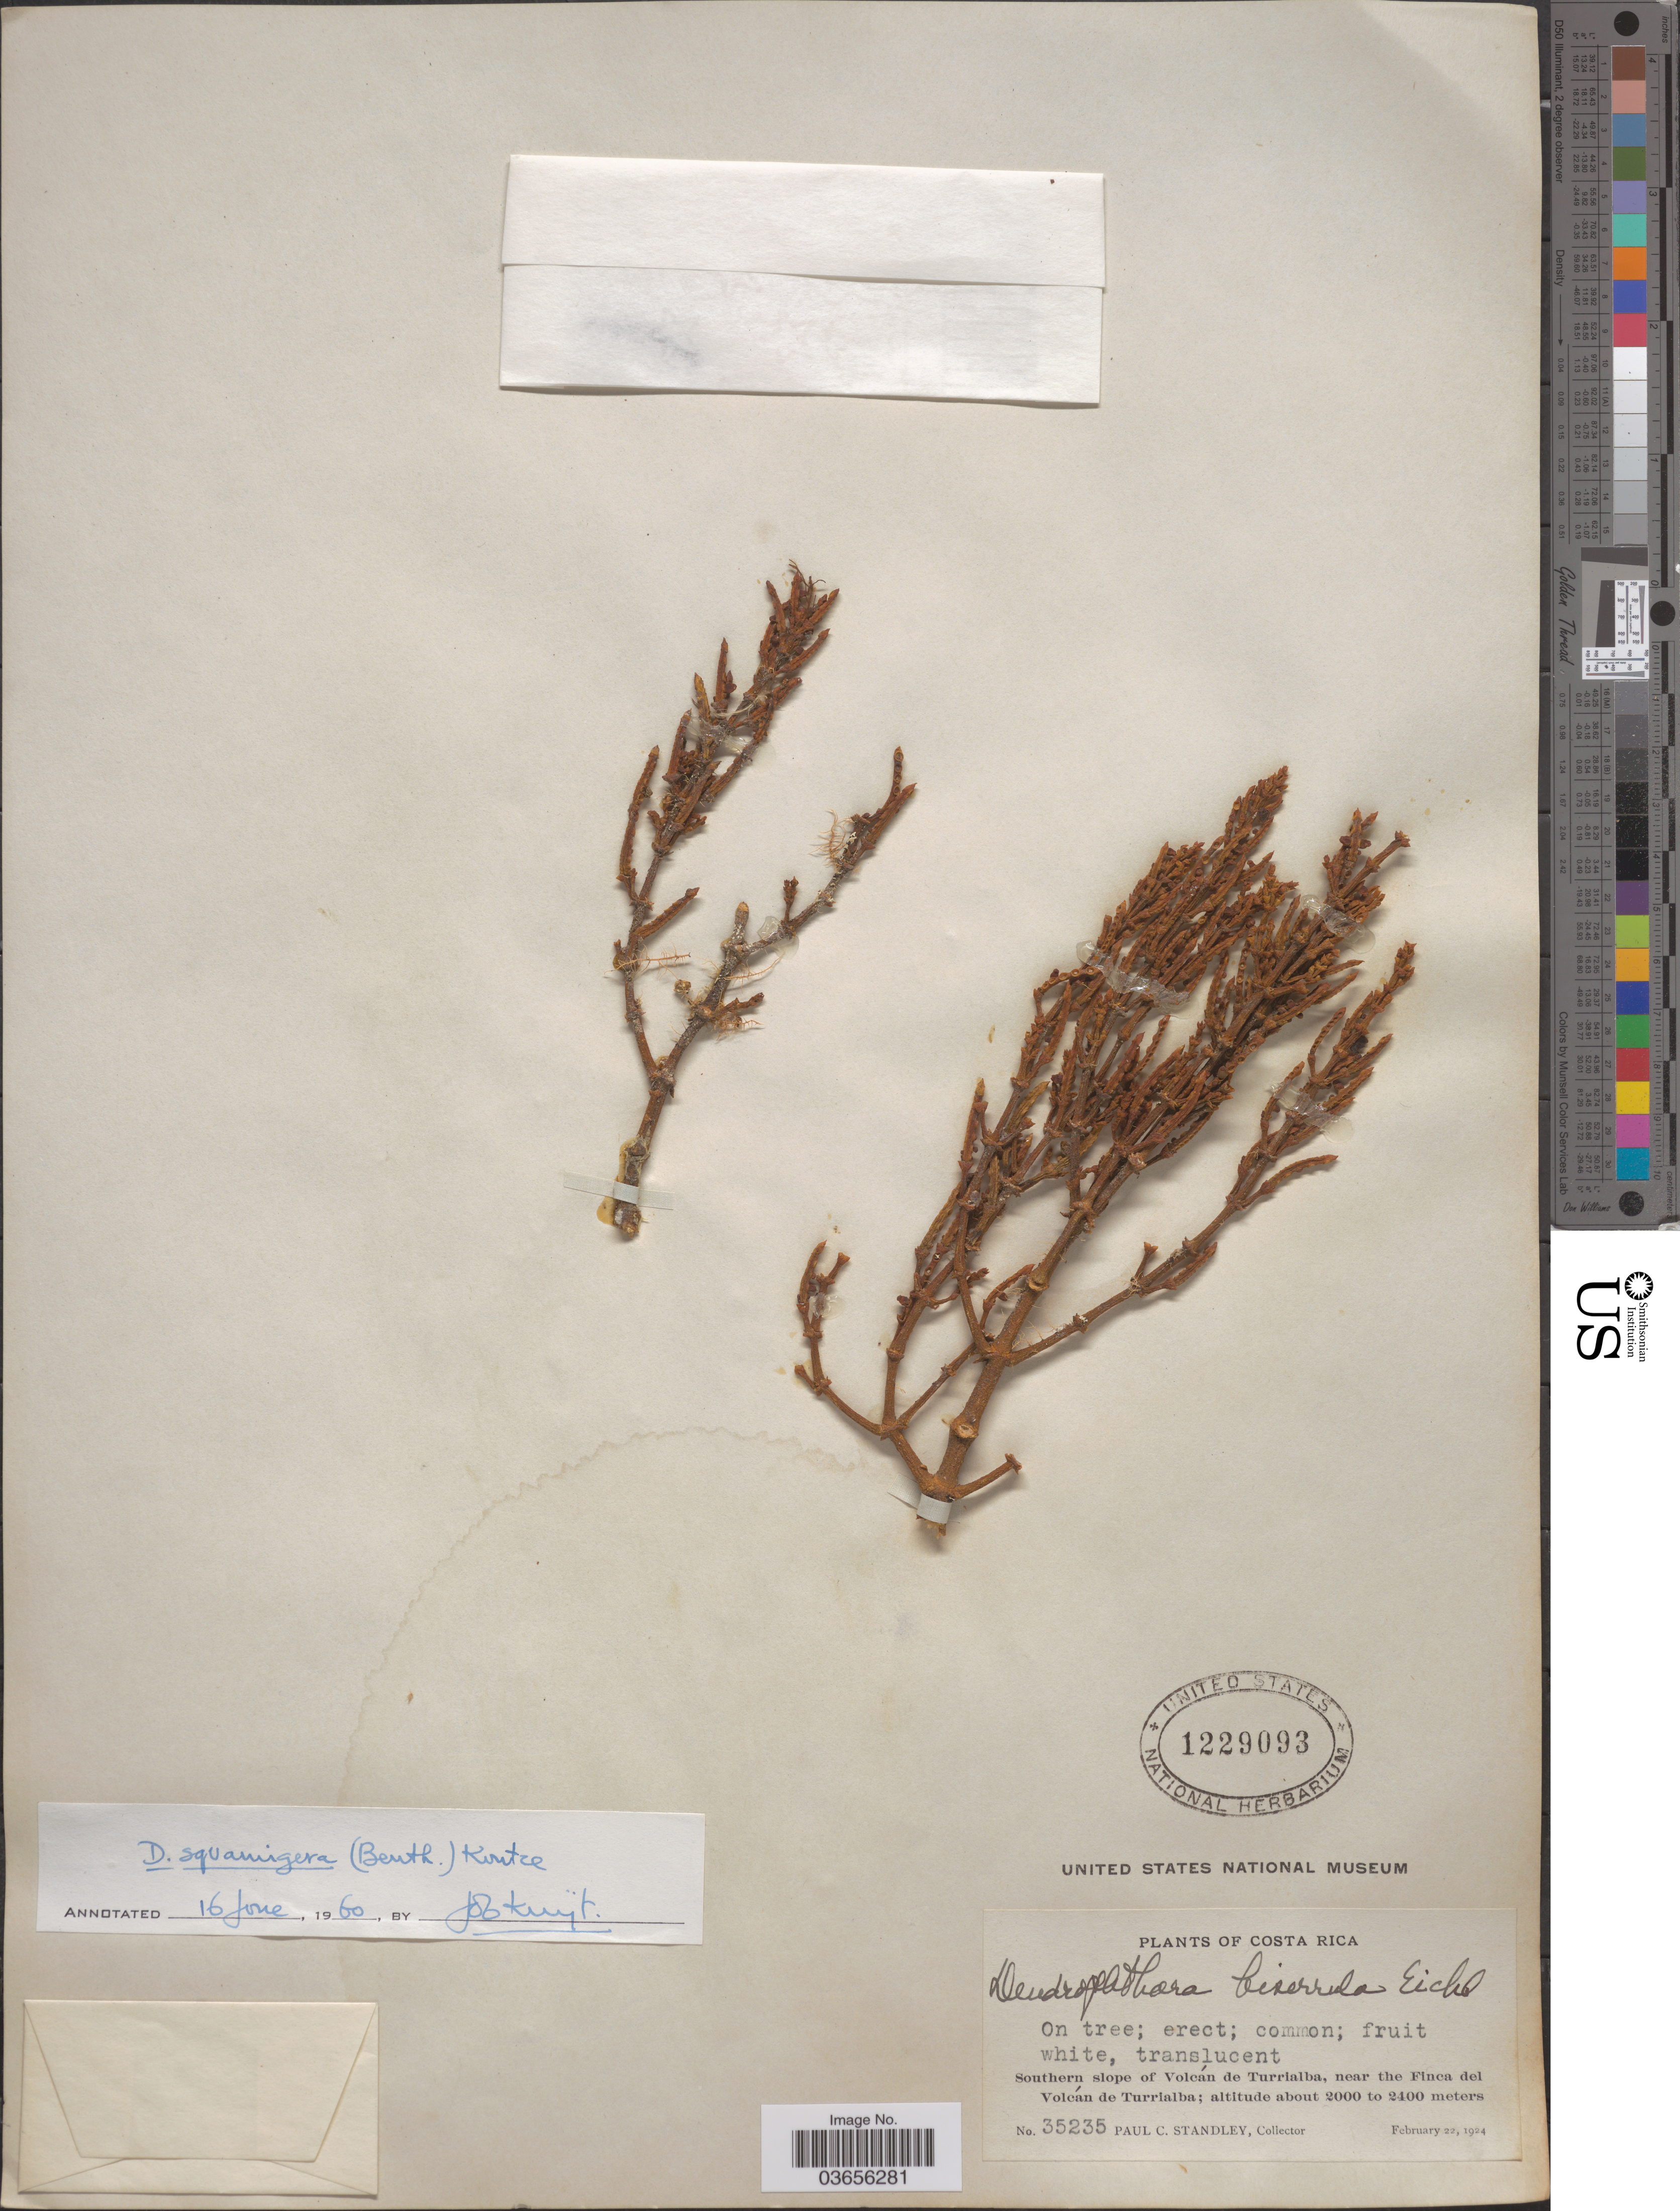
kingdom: Plantae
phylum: Tracheophyta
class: Magnoliopsida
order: Santalales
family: Viscaceae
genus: Dendrophthora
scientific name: Dendrophthora squamigera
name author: (Benth.) Kuntze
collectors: P. C. Standley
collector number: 35235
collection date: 1924-02-22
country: Costa Rica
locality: Southern slope of Volcán de Turrialba, near the Finca del Volcán de Turrialba.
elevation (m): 2000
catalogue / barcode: US 1229093